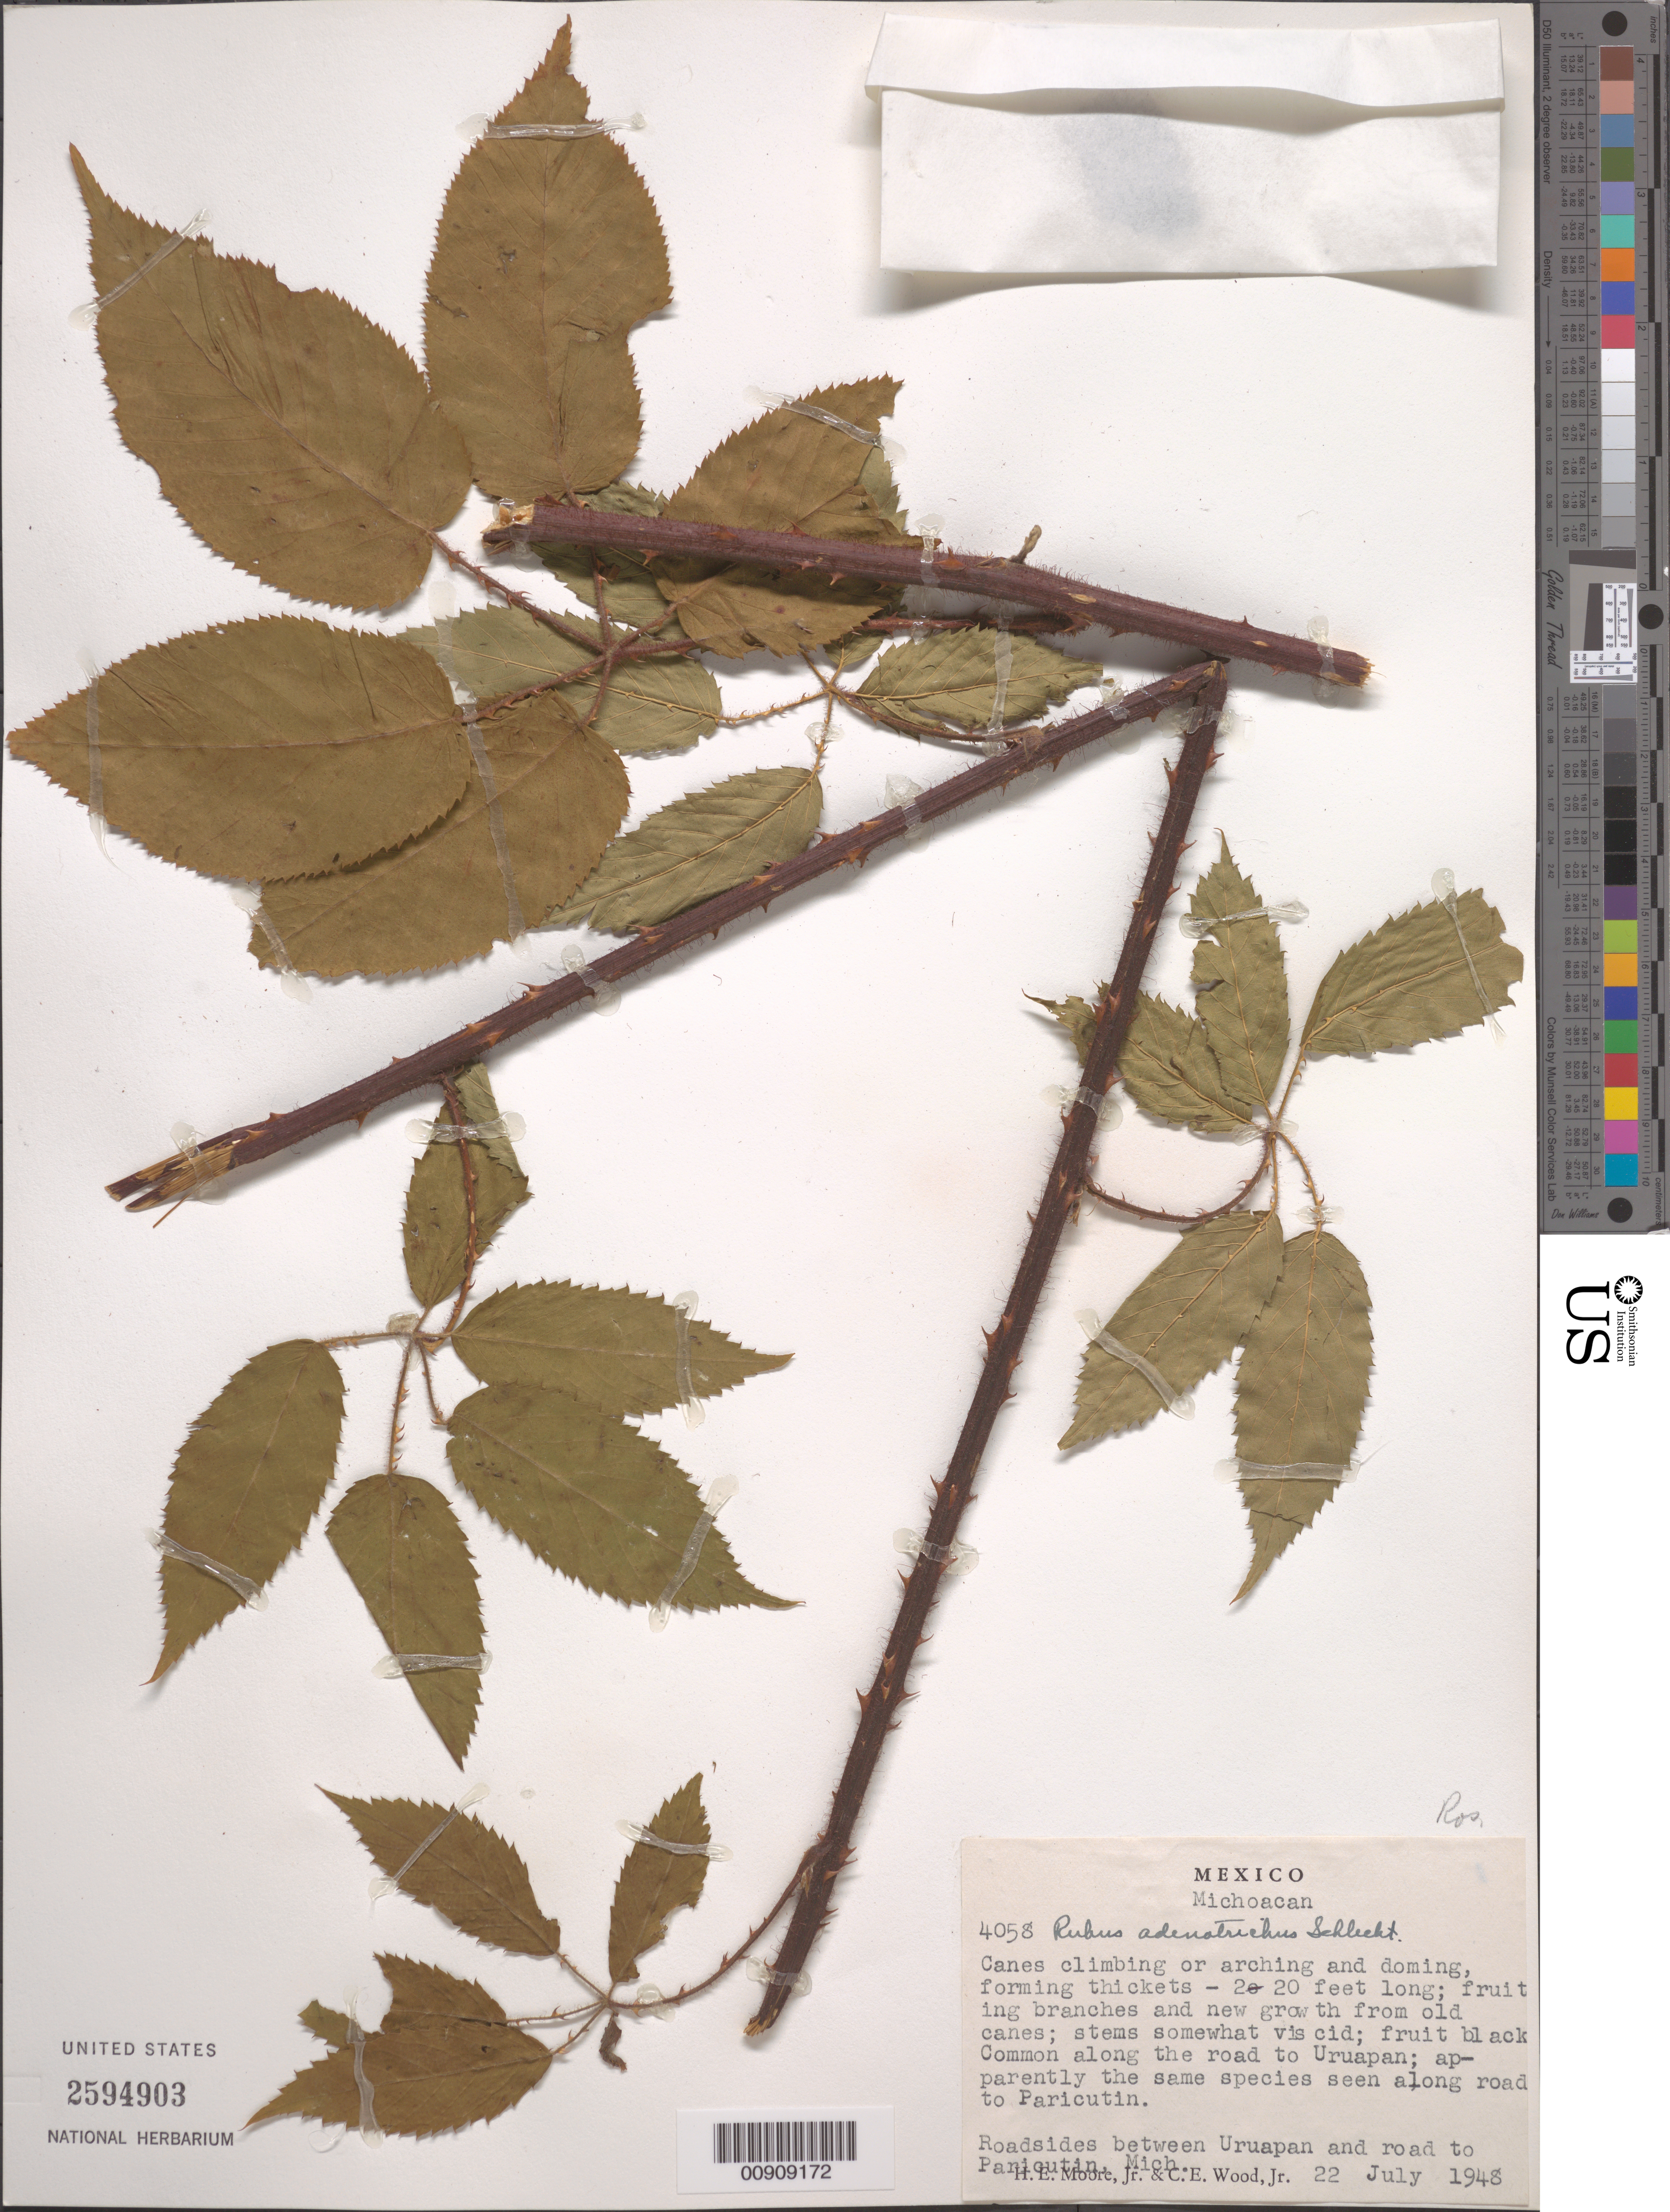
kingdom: Plantae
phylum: Tracheophyta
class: Magnoliopsida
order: Rosales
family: Rosaceae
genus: Rubus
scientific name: Rubus adenotrichos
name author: Schltdl.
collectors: H. E. Moore & C. Wood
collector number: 4058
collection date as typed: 22 Jul 1948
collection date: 1948-07-22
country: Mexico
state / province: Michoacán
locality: Roadsides between Uruapan and road to Paricutin, Michoacán.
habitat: Roadsides.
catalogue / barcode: US 2594903